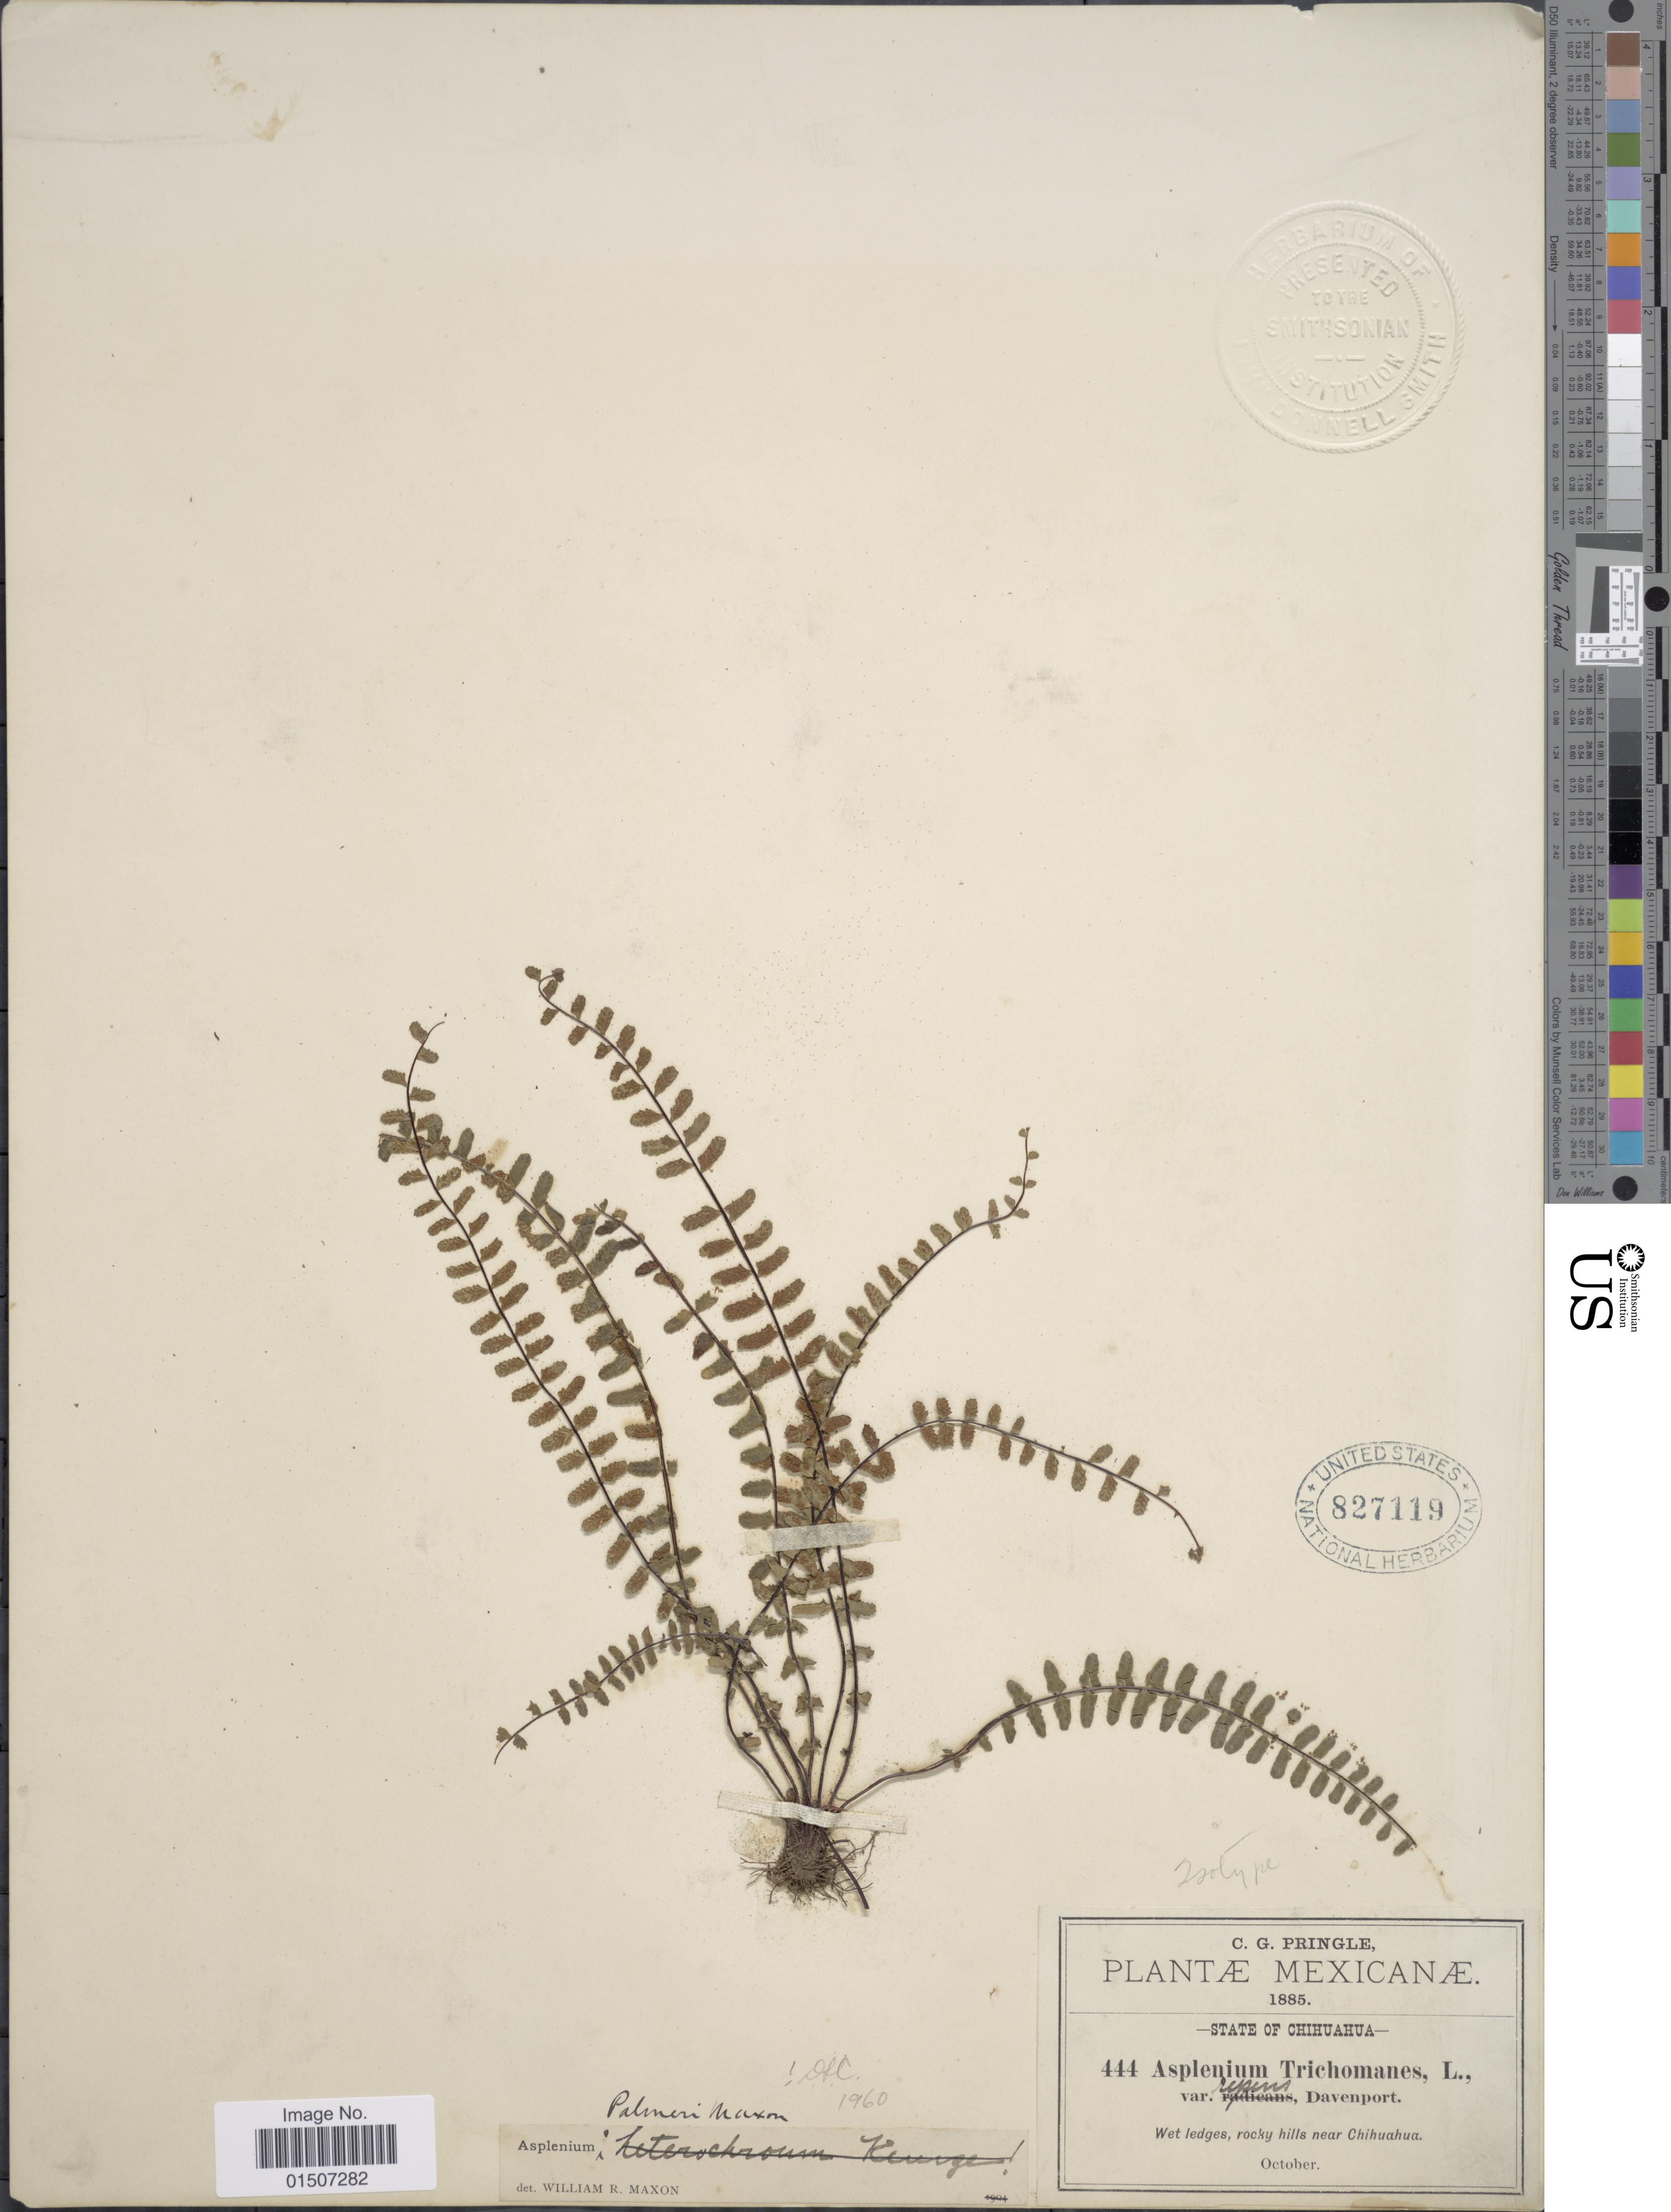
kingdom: Plantae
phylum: Tracheophyta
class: Polypodiopsida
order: Polypodiales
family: Aspleniaceae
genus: Asplenium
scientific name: Asplenium palmeri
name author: Maxon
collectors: C. G. Pringle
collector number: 444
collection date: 1885-10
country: Mexico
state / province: Chihuahua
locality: Wet ledges, rocky hills near Chihuahua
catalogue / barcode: US 827119